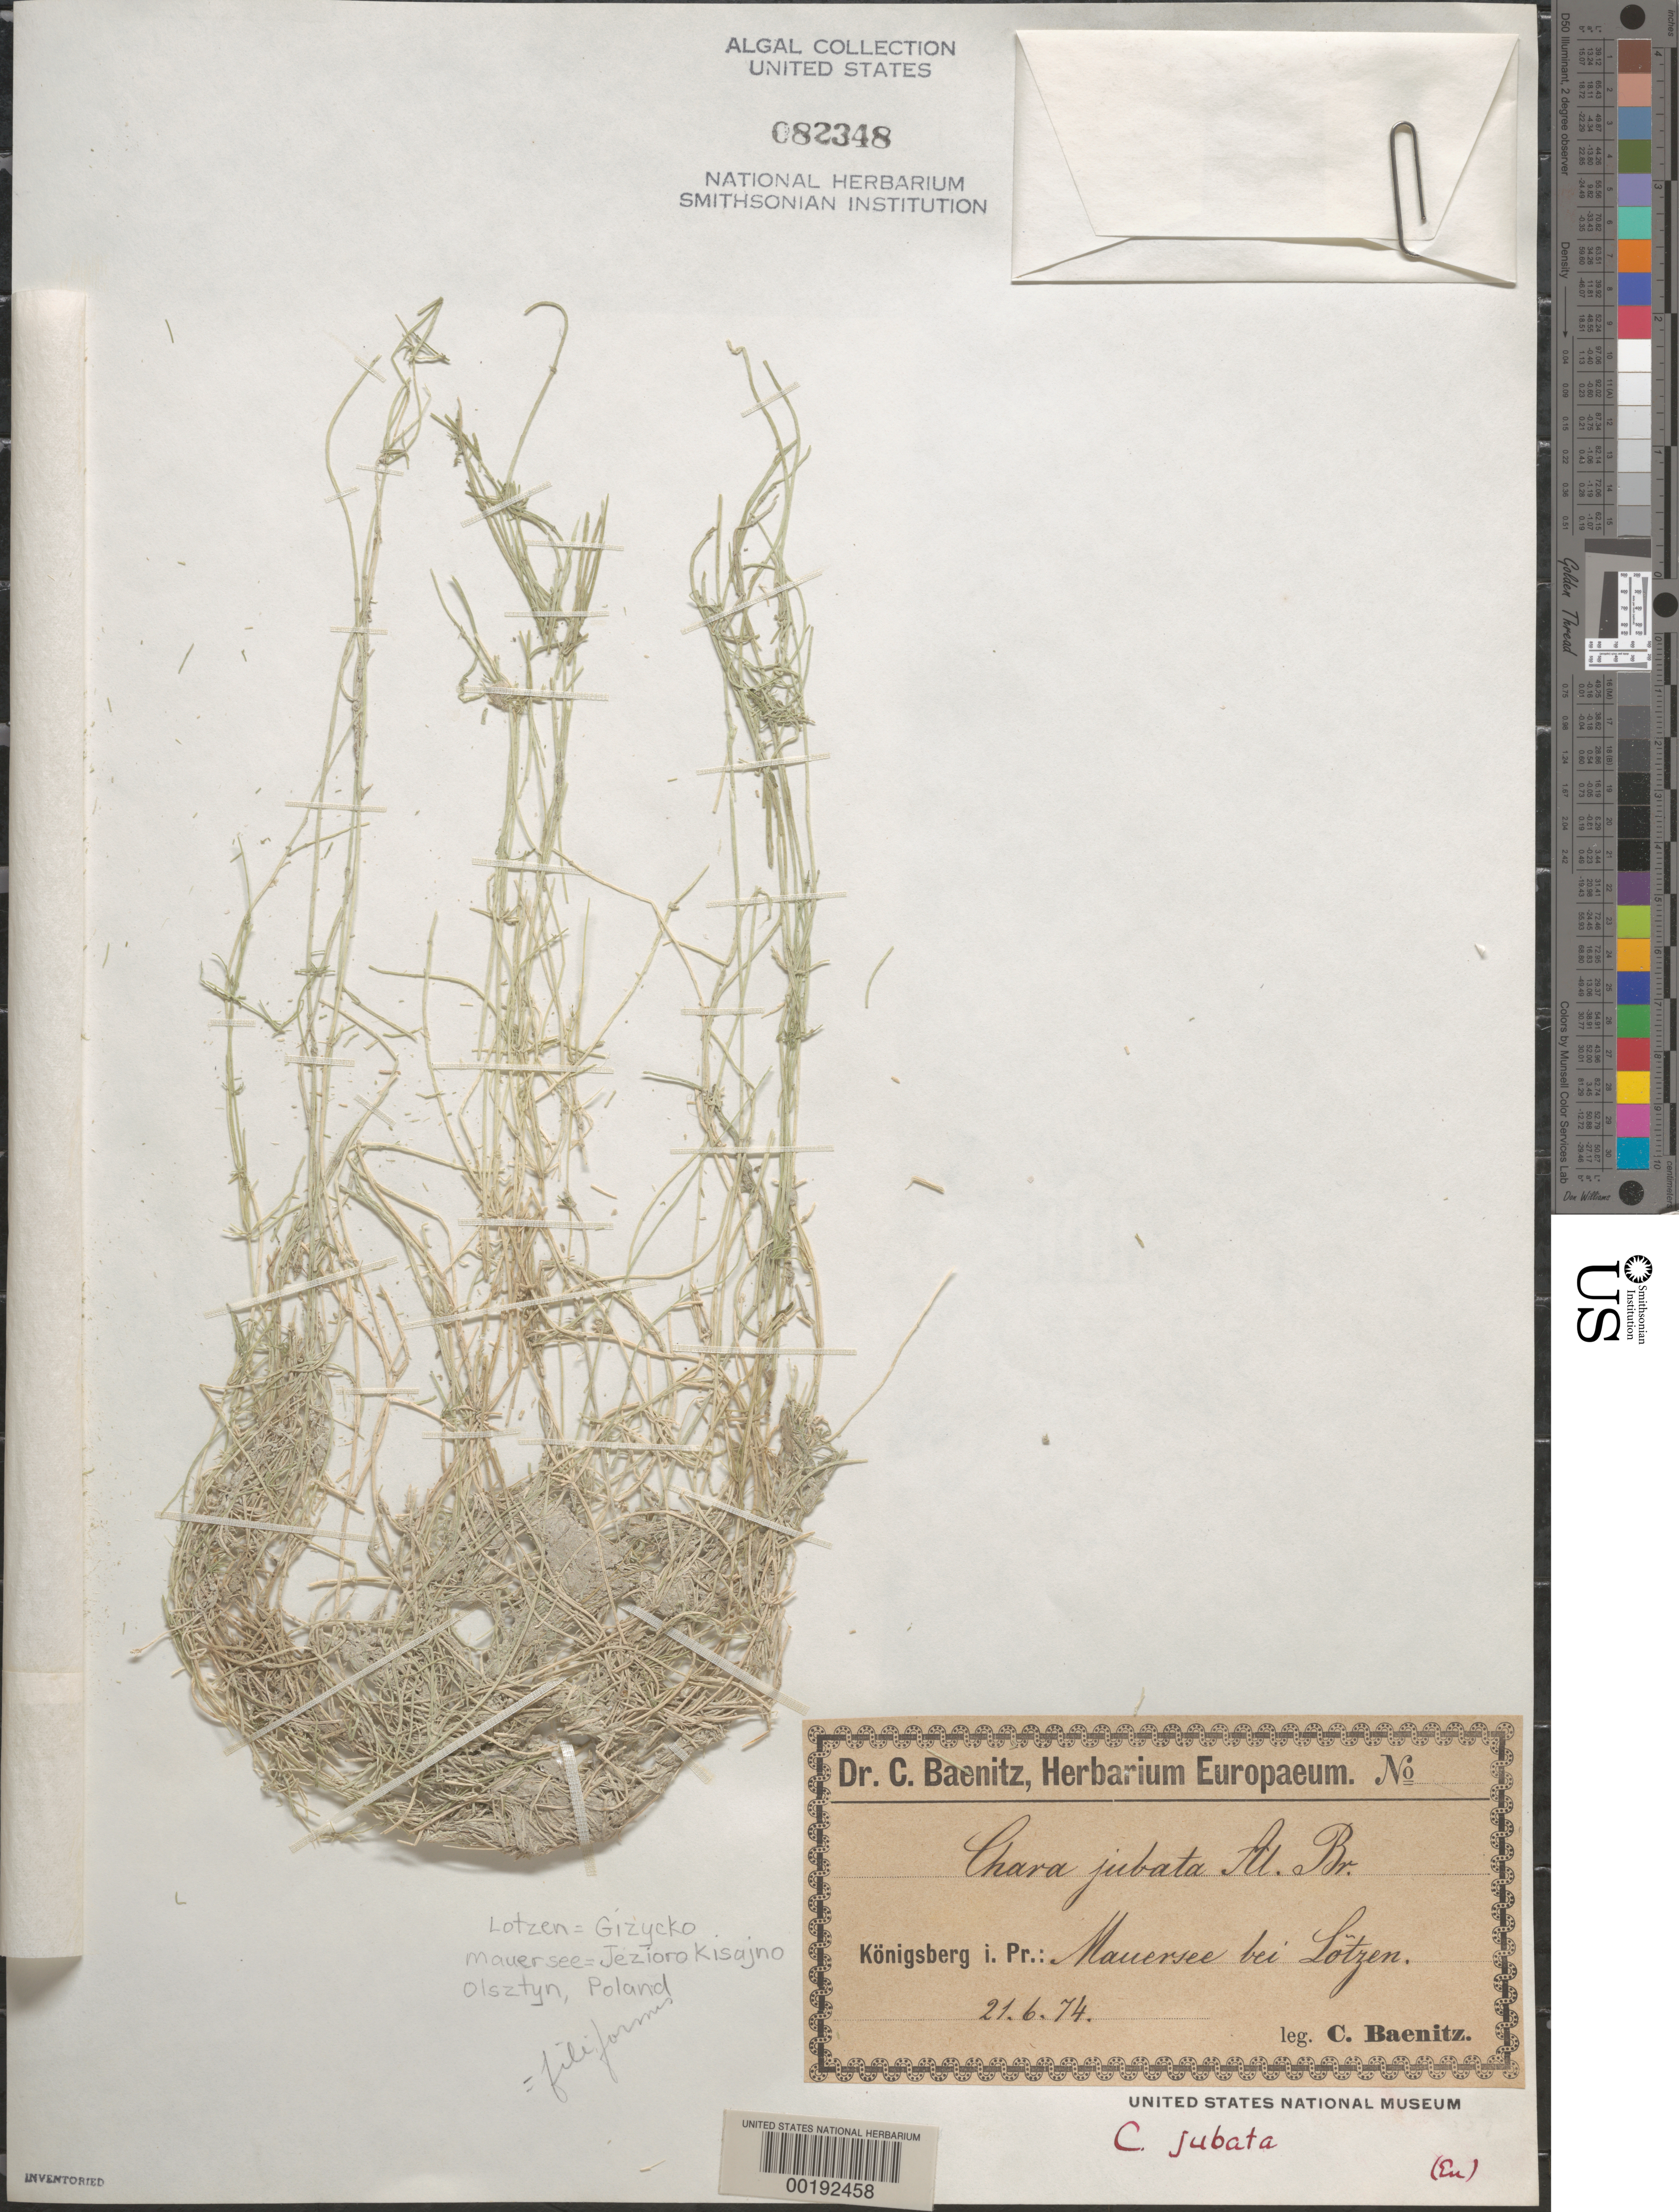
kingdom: Plantae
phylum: Charophyta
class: Charophyceae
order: Charales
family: Characeae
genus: Chara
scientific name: Chara filiformis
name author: Hertzsch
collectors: C. G. Baenitz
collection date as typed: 21 Jun 1874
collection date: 1874-06-21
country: Poland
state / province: Warminsko-Mazurskie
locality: Olsztyn Province. Jezioro kisajno (mauersee), near gizycko (lotzen), konigsberg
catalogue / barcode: US 82348